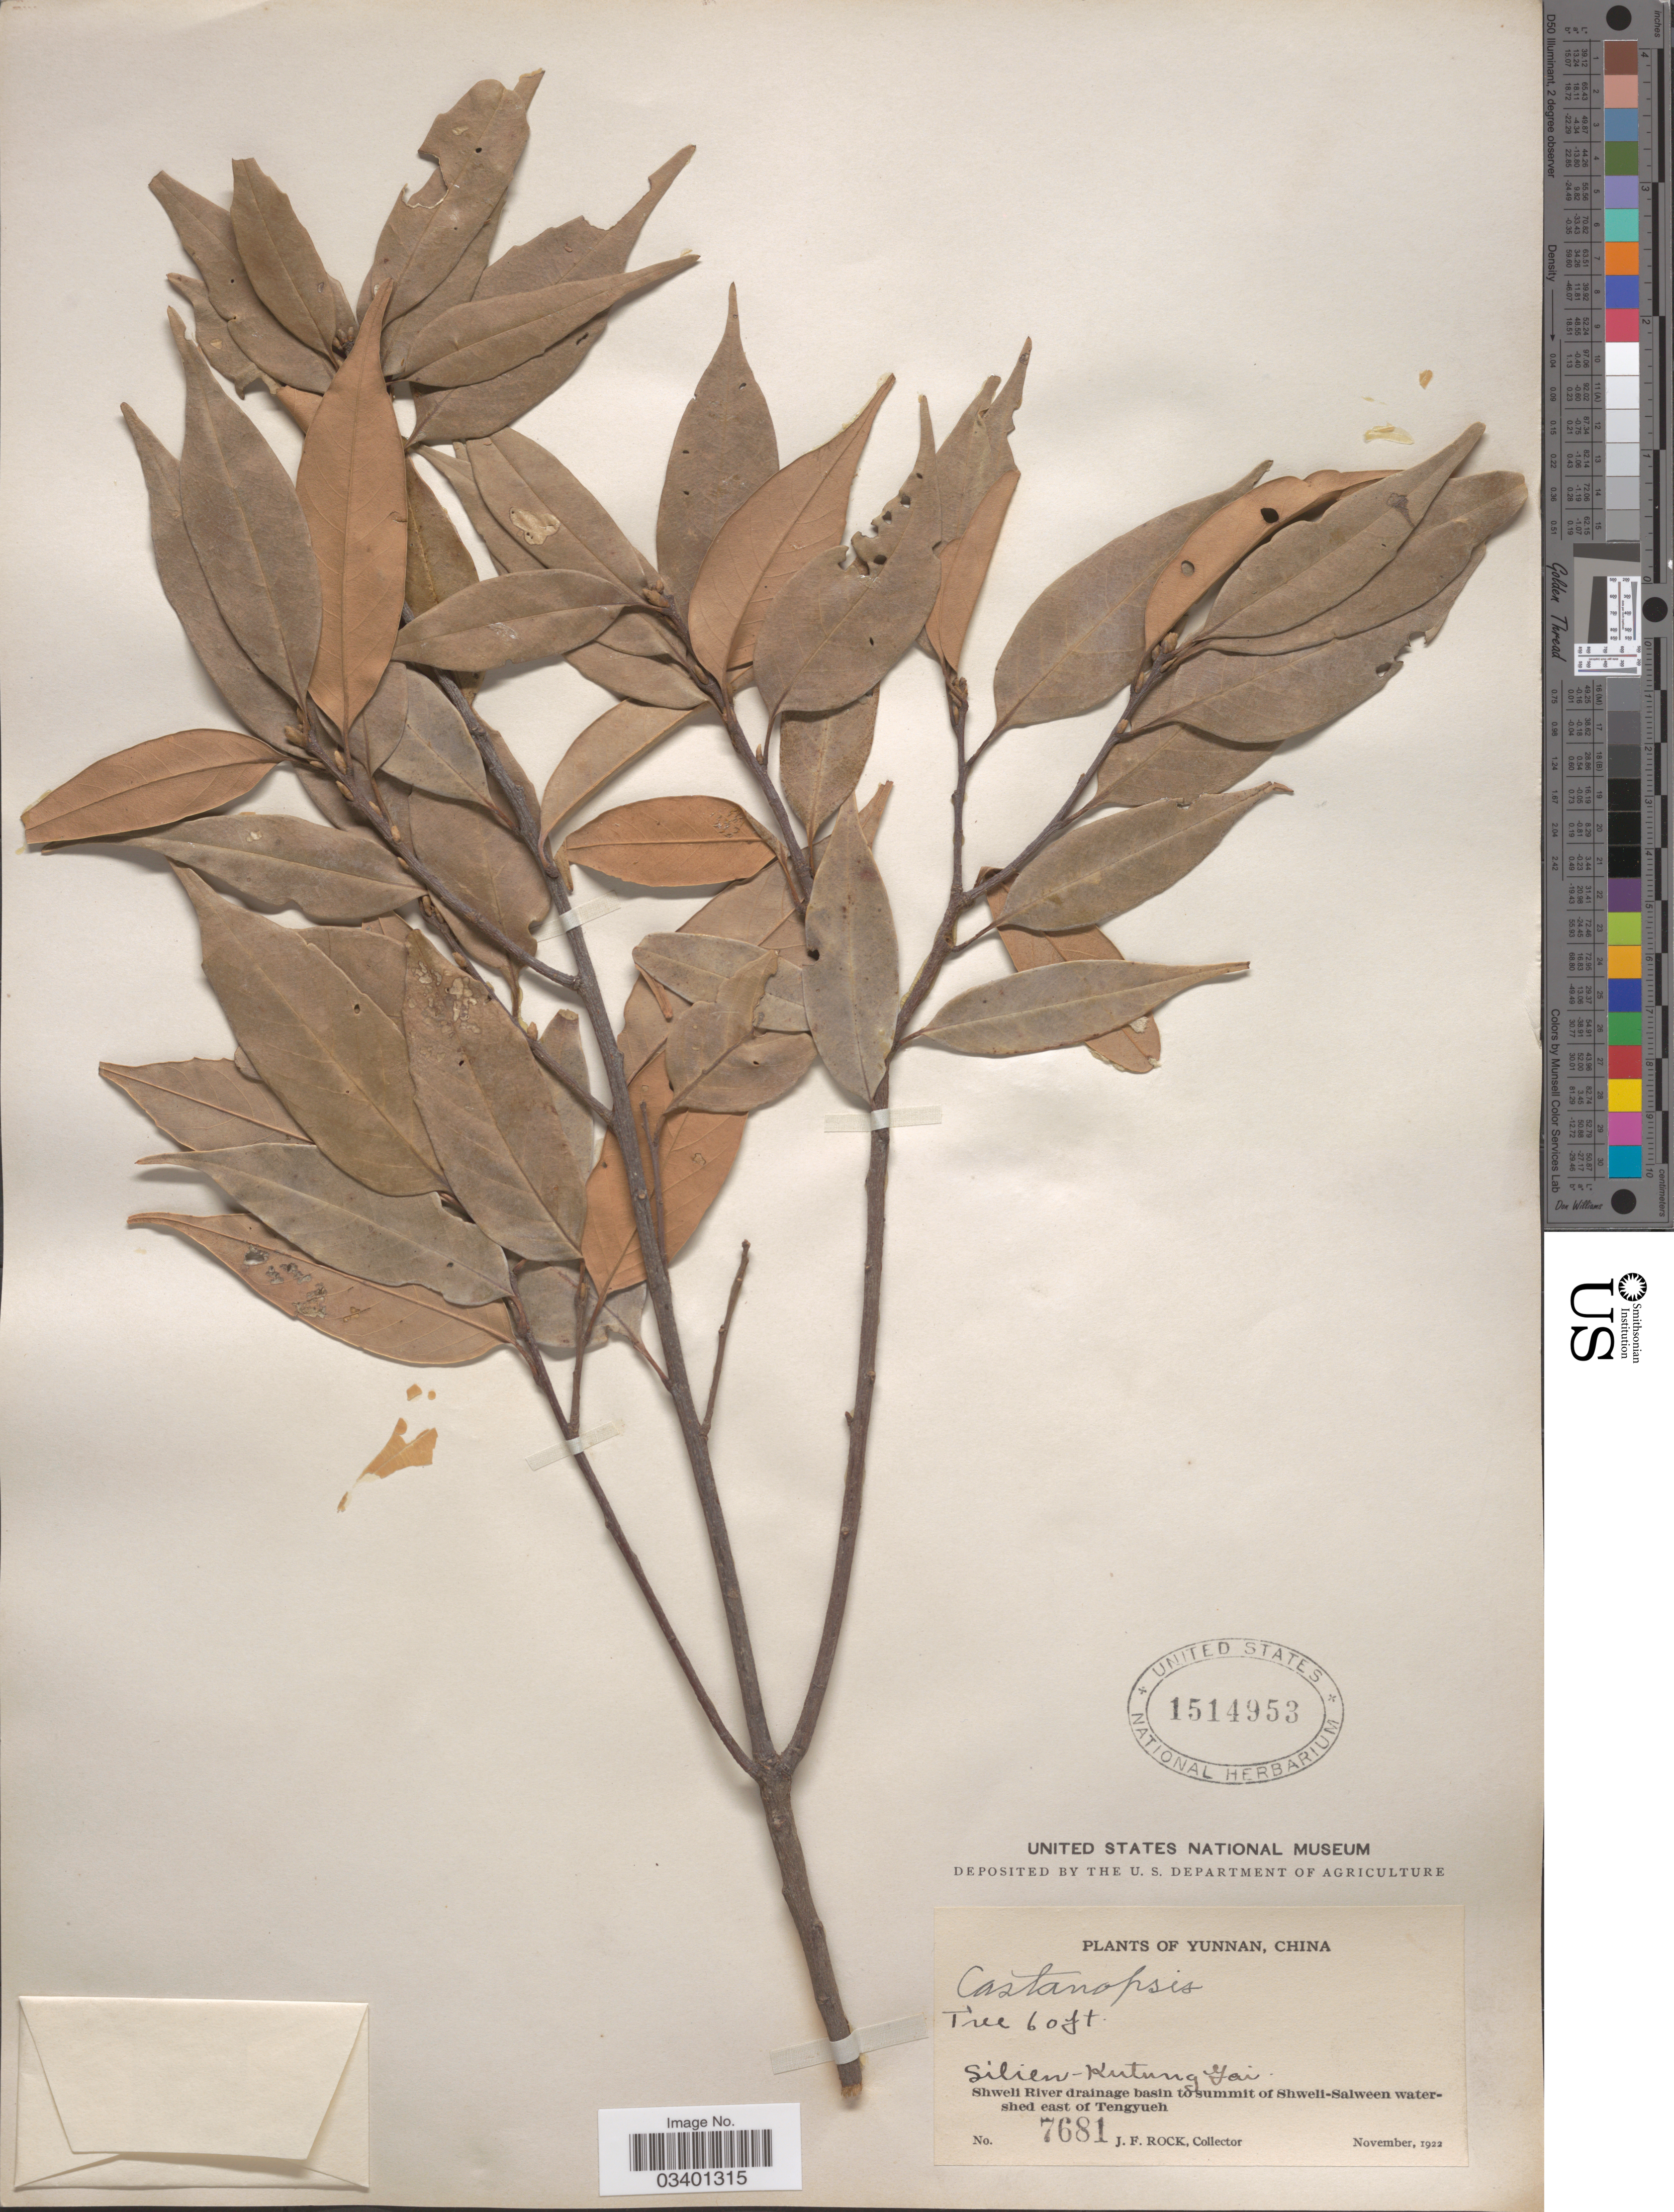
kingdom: Plantae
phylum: Tracheophyta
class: Magnoliopsida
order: Fagales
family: Fagaceae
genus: Castanopsis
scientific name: Castanopsis sp.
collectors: J. Rock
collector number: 7681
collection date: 1922-11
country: China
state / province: Yunnan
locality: Silien-Kutung Yai. Shweli River drainage basin to summit of Shweli-Salween watershed east of Tengyueh.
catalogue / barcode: US 1514953